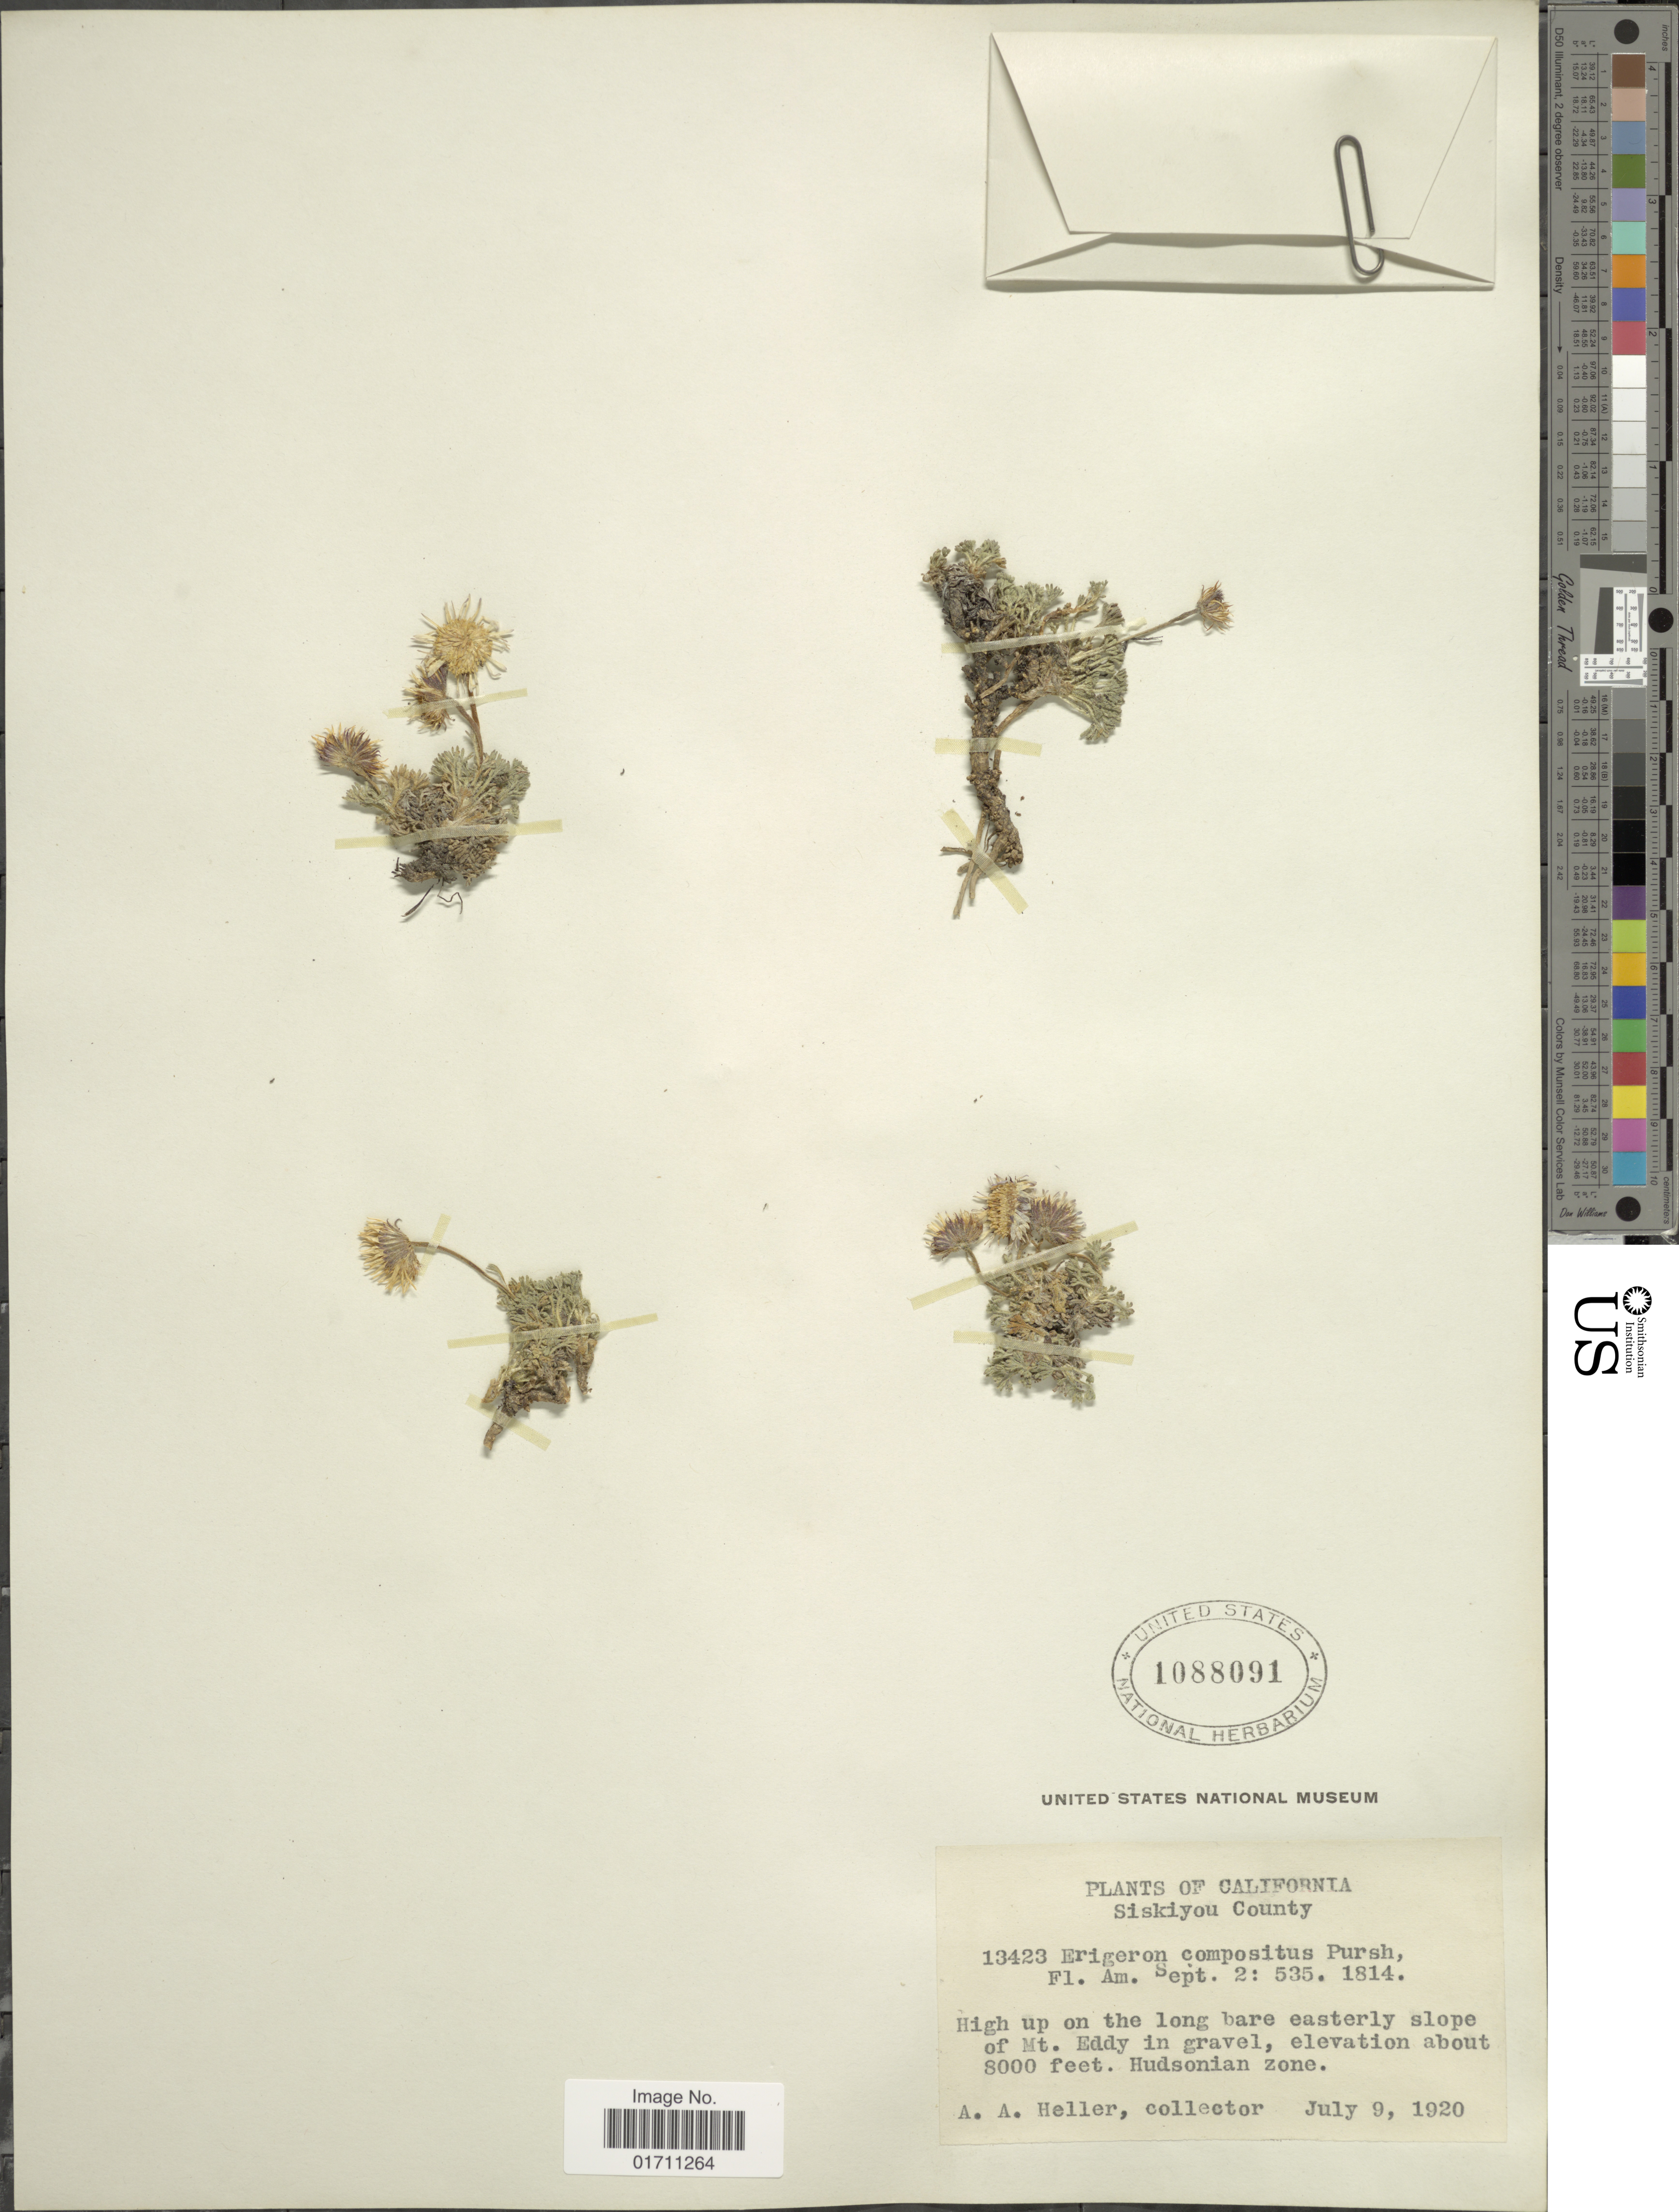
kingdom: Plantae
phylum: Tracheophyta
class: Magnoliopsida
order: Asterales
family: Asteraceae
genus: Erigeron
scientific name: Erigeron compositus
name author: Pursh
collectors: A. A. Heller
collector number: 13423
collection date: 1920-07-09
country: United States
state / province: California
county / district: Siskiyou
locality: Siskiyou County, Hgh up on the long bare easterly slope of Mt. Eddy in gravel, Hudsonian zone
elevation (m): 2438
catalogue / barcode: US 1088091